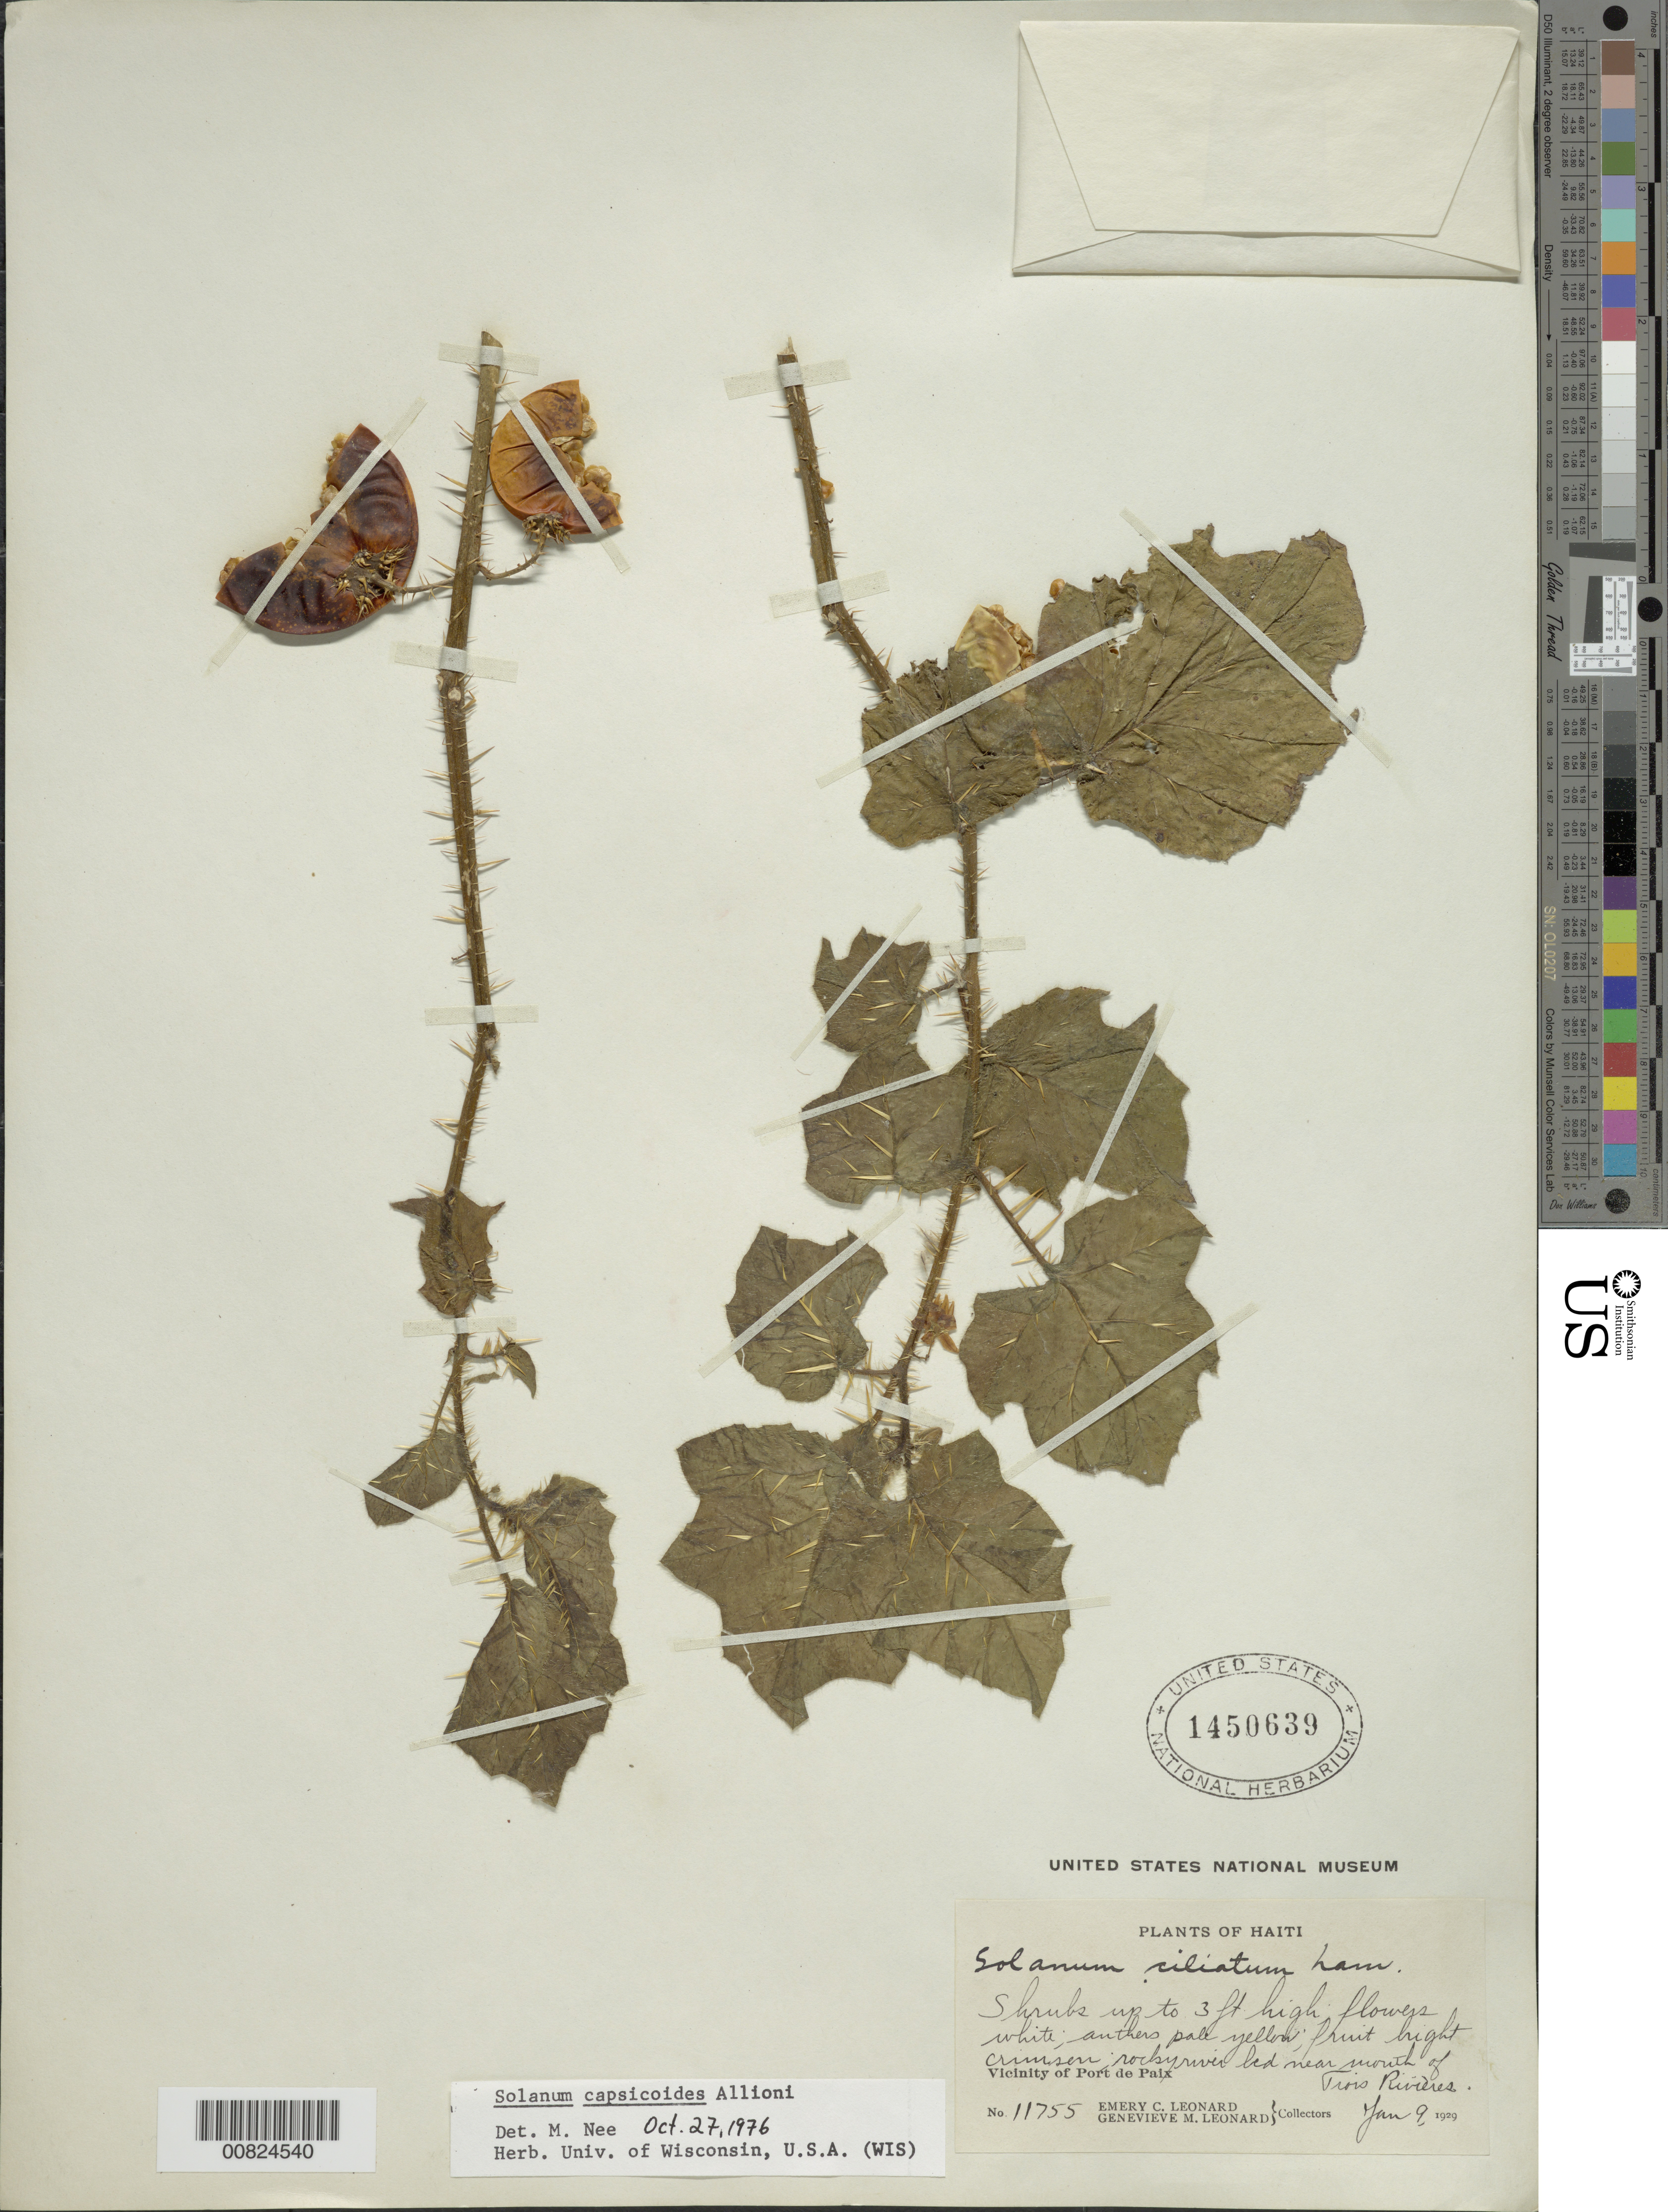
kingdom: Plantae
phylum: Tracheophyta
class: Magnoliopsida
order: Solanales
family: Solanaceae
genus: Solanum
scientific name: Solanum capsicoides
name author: All.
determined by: Nee, Michael H.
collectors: E. C. Leonard & G. M. Leonard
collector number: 11755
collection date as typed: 09 Jan 1929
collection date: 1929-01-09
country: Haiti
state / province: Nord-Ouest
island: Hispaniola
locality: Vicinity of Port de Paix, near mouth of Trois Rivières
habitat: Rocky river bed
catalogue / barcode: US 1450639